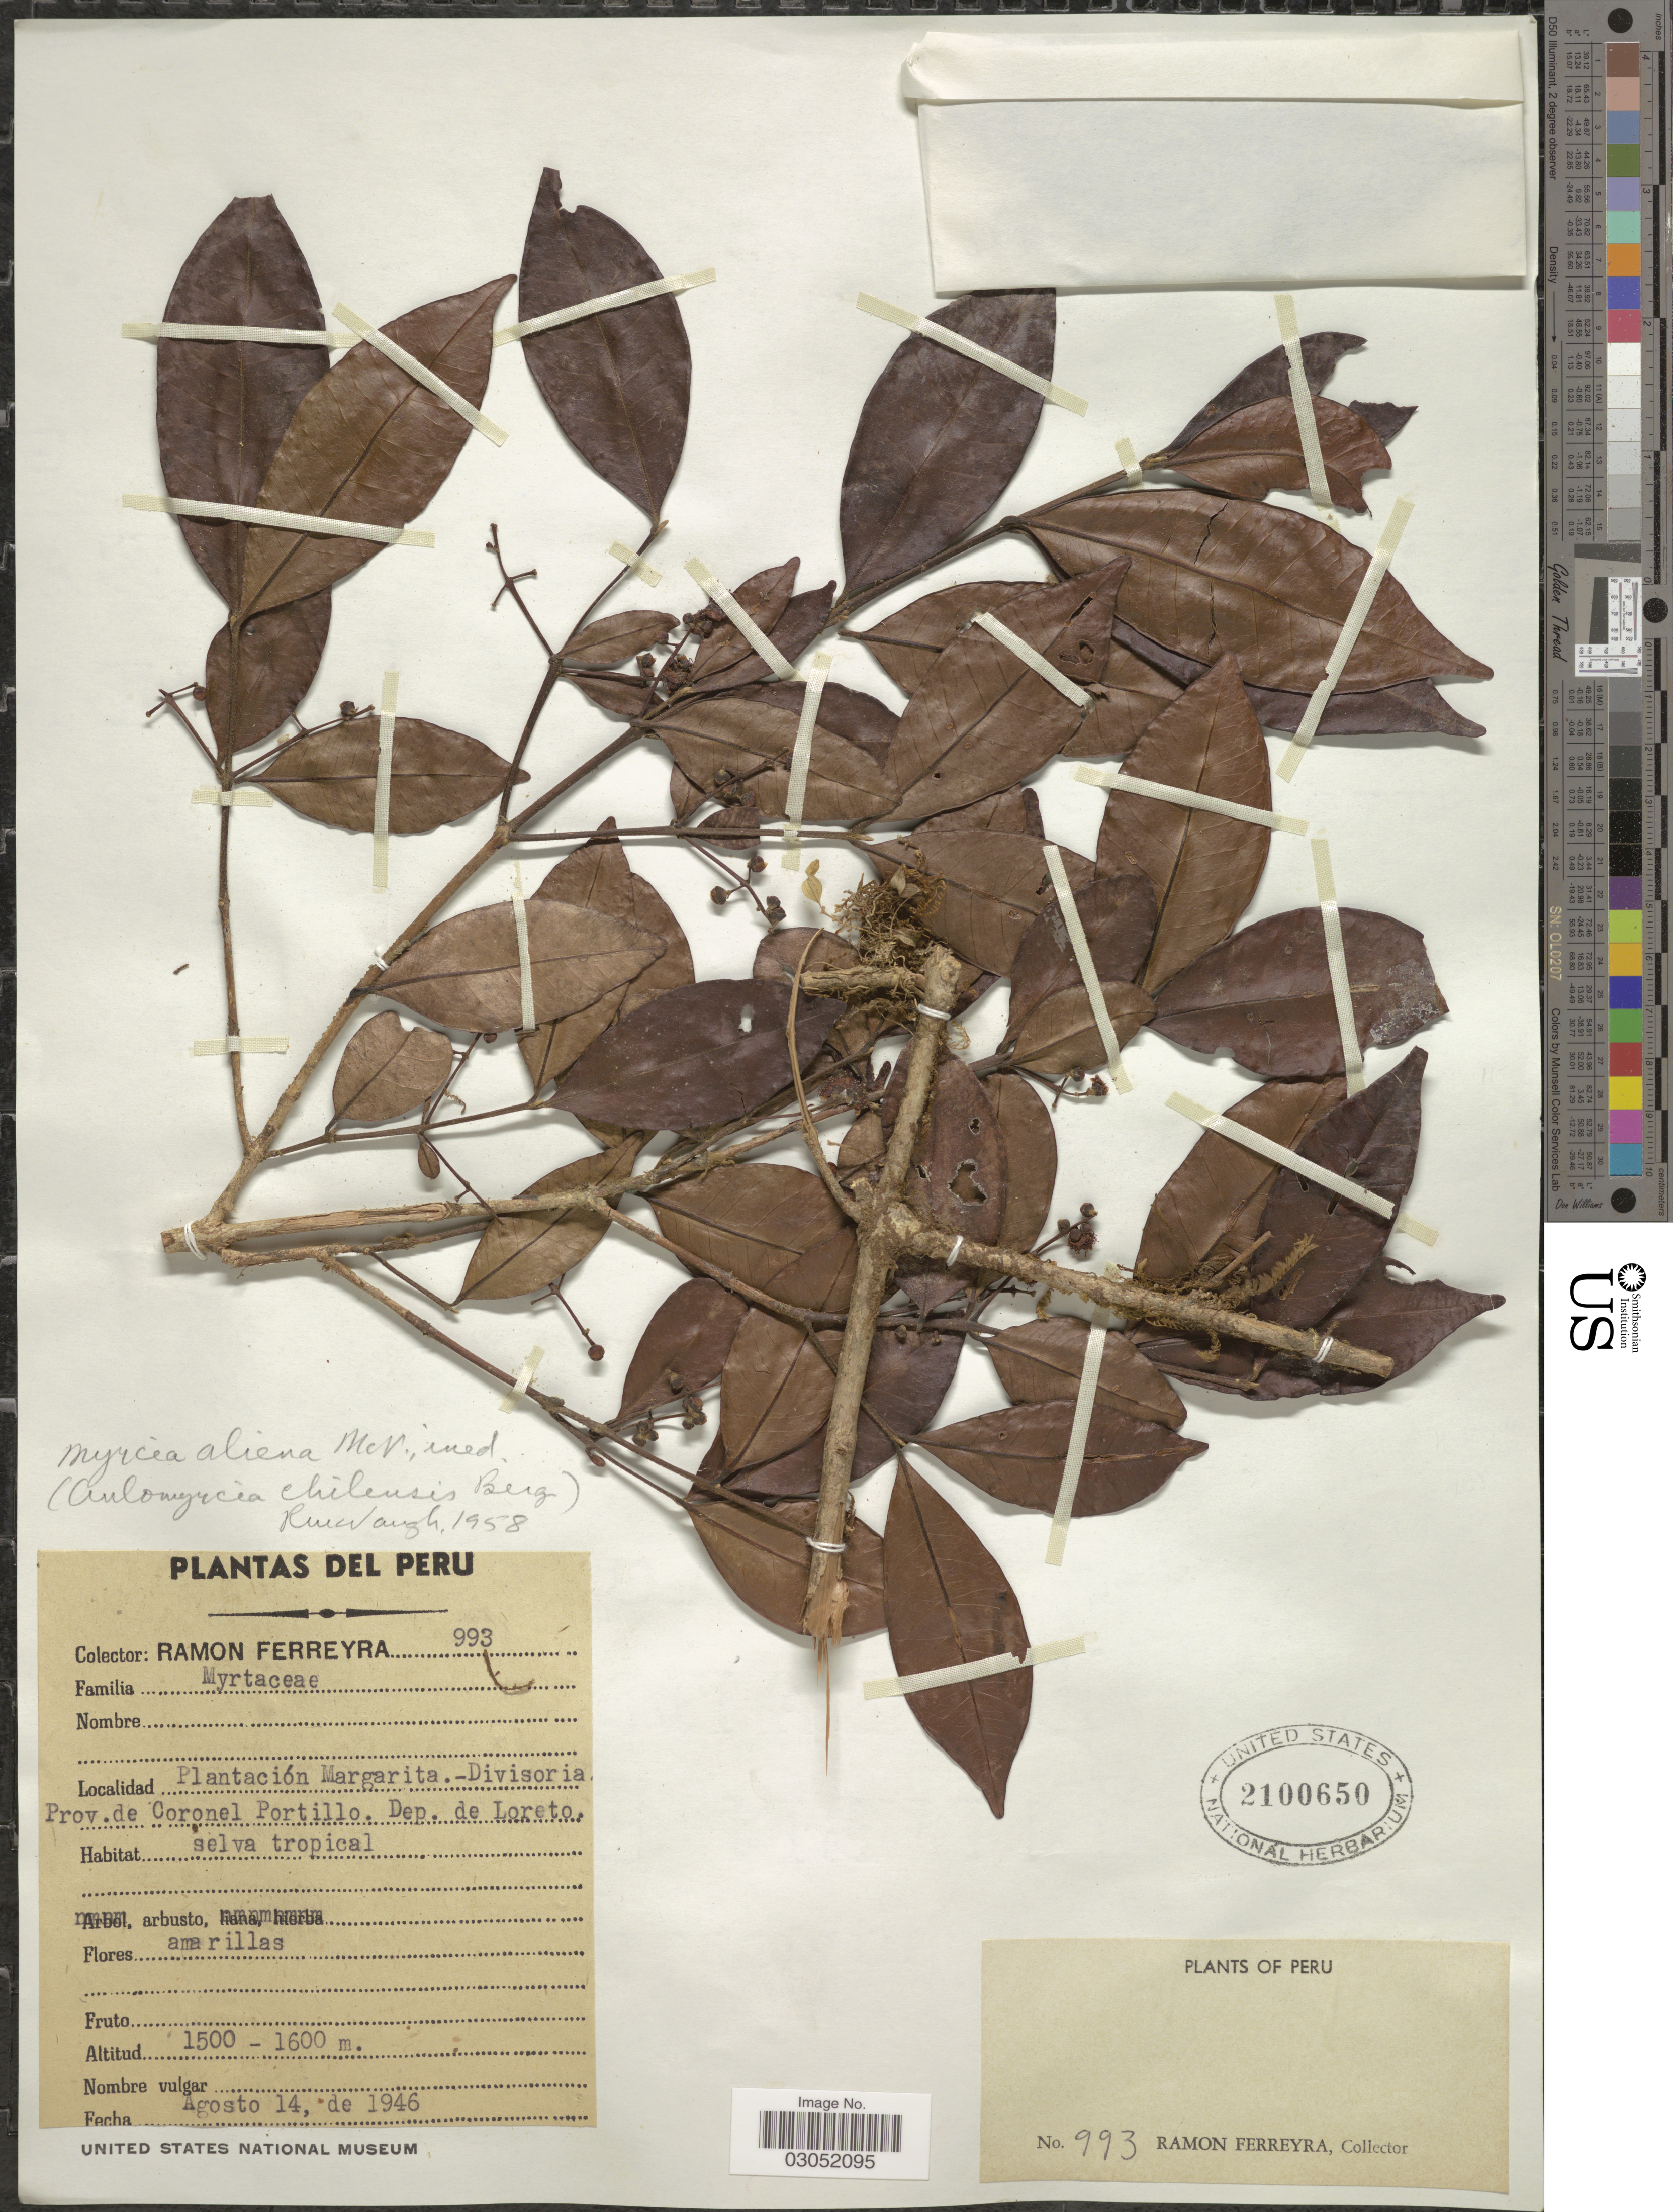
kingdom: Plantae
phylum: Tracheophyta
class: Magnoliopsida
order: Myrtales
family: Myrtaceae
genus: Myrcia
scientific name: Myrcia aliena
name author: McVaugh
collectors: R. A. Ferreyra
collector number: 993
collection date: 1946-08-14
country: Peru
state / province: Loreto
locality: Plantación Margarita.-Divisoria Prov. de Coronel Portillo. Dep. de Loreto.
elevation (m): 1500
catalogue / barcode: US 2100650